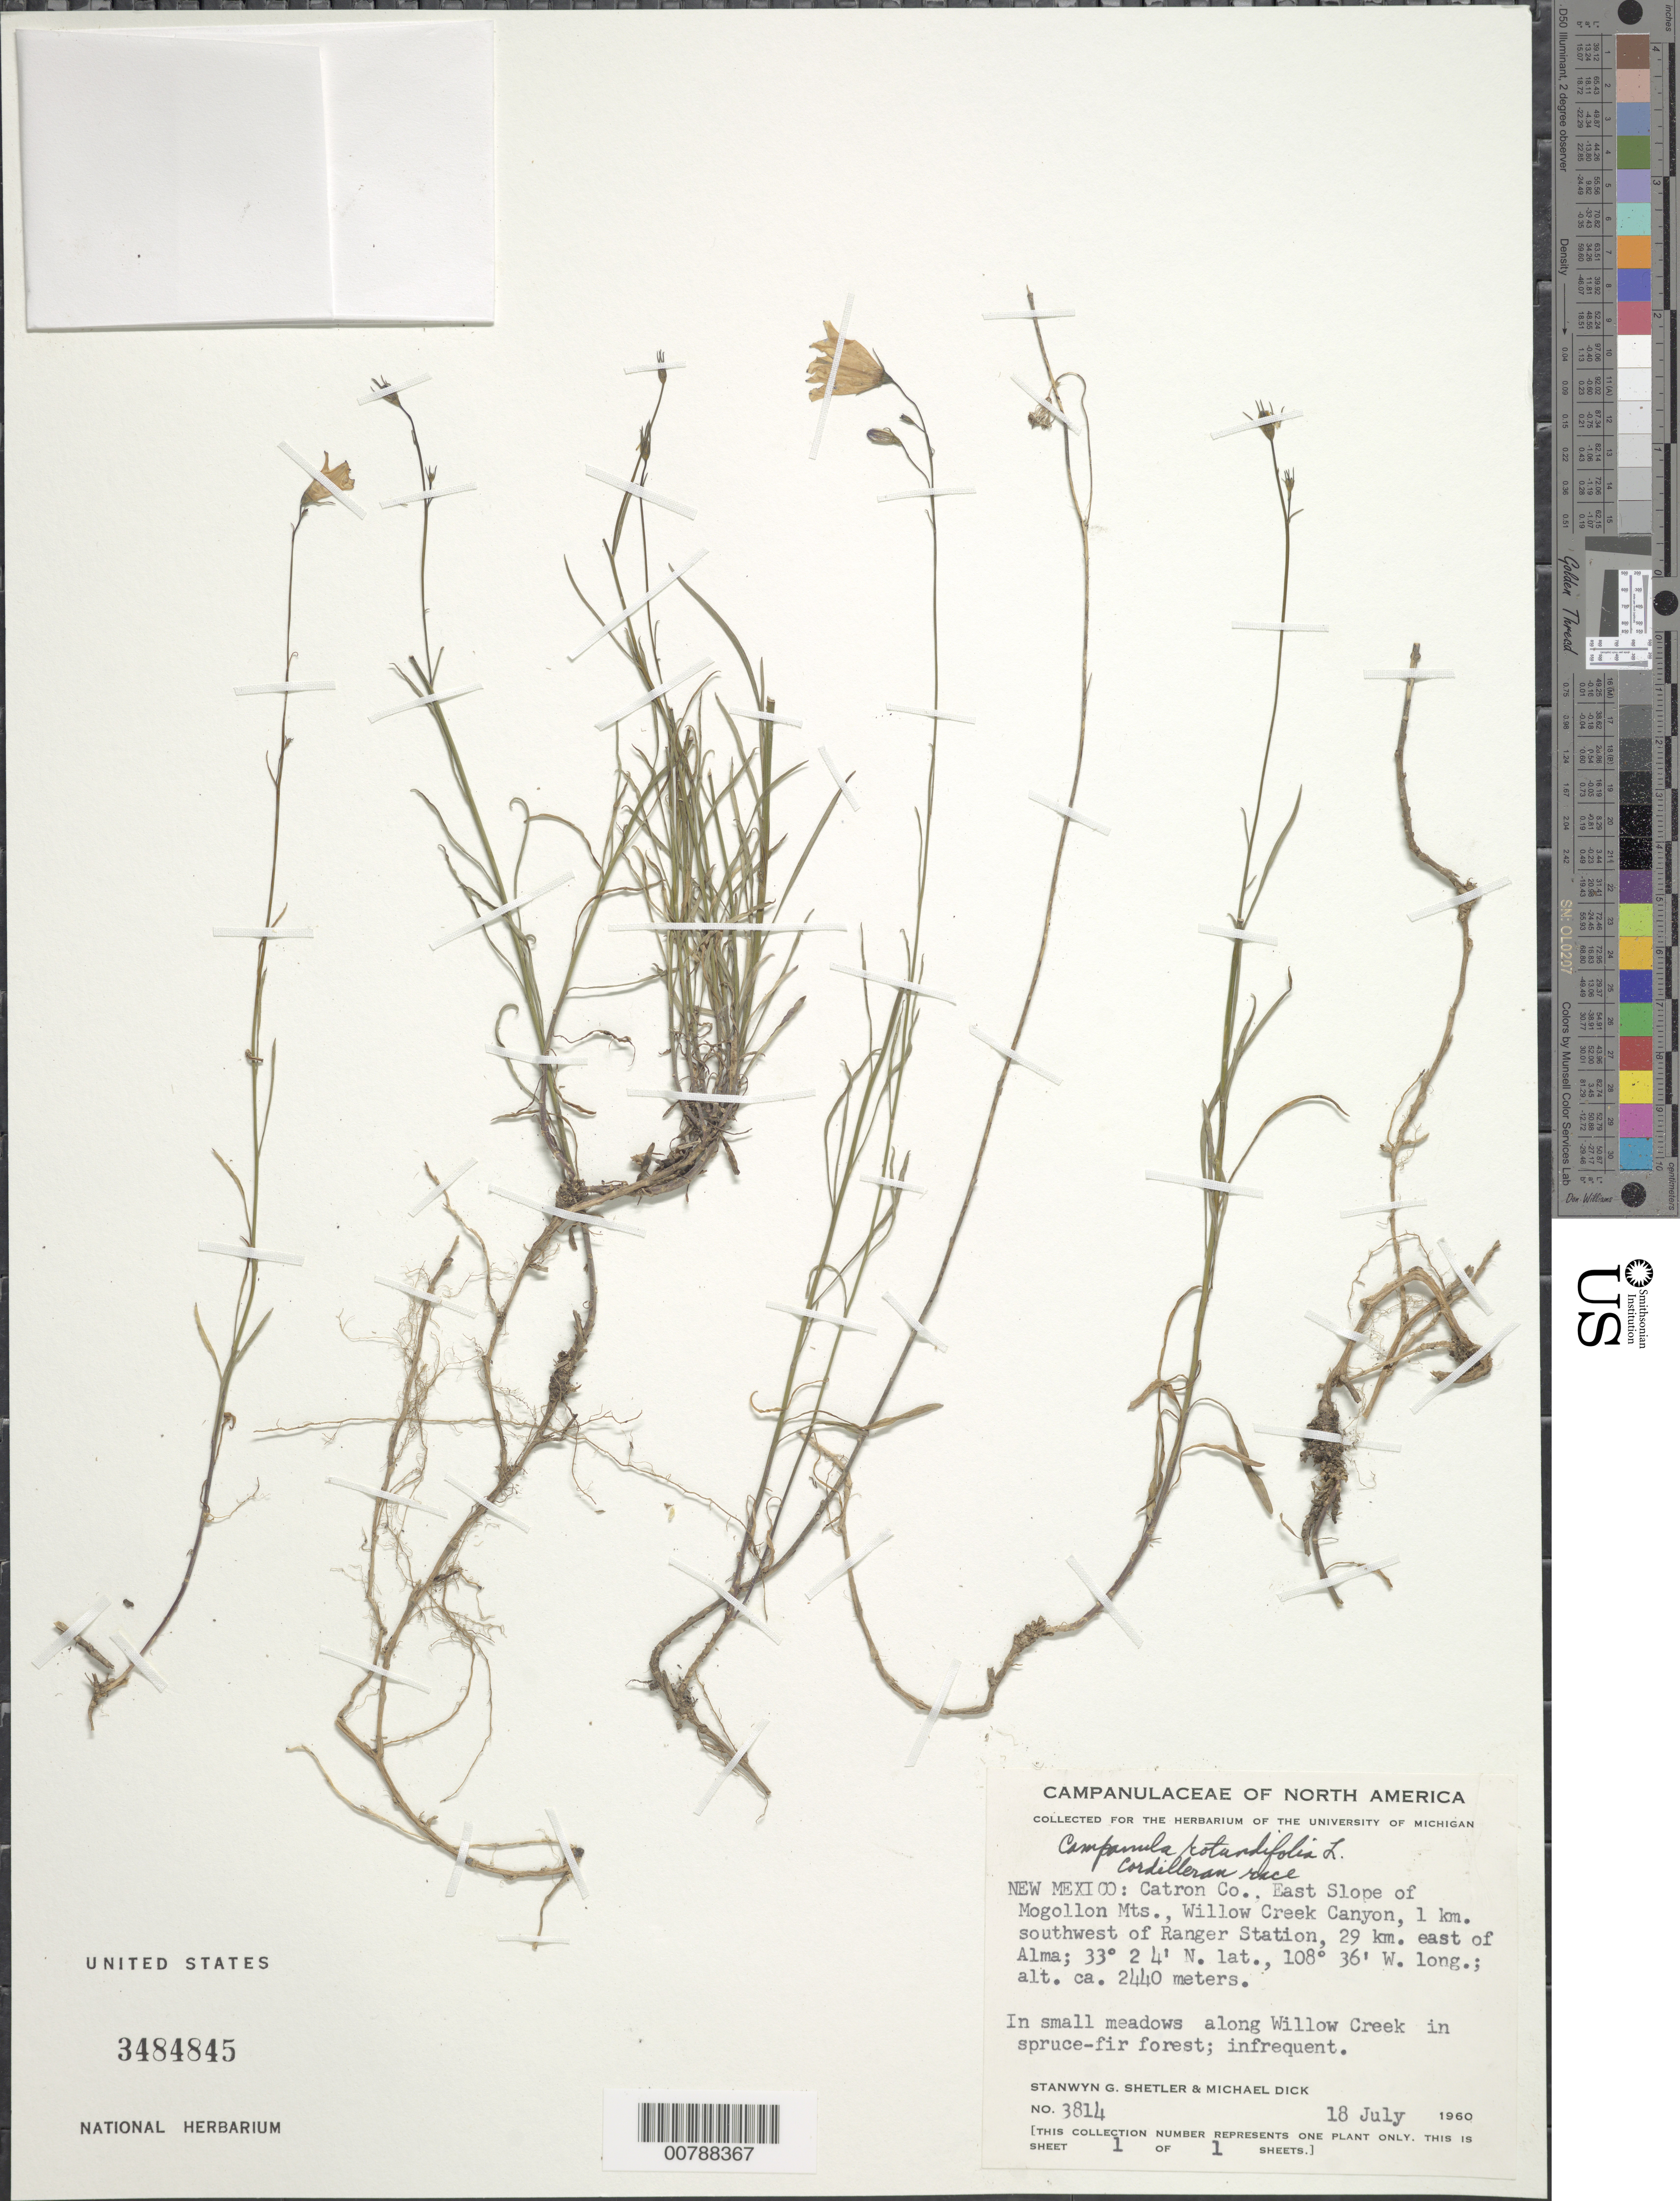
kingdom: Plantae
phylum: Tracheophyta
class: Magnoliopsida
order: Asterales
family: Campanulaceae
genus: Campanula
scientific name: Campanula rotundifolia L. Cordilleran race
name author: L.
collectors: S. Shetler & M. Dick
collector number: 3814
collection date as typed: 18 July 1960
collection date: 1960-07-18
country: United States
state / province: New Mexico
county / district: Catron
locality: East slope of Mogollan Mts., Willow Creek Canyon, 1 km. southwest of Ranger Station, 29 km. east of Alma.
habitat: In small meadows along Willow Creek in spruce-fir forest; infrequent.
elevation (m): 2440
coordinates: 33 24' N, 108 36' W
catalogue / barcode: US 3484845